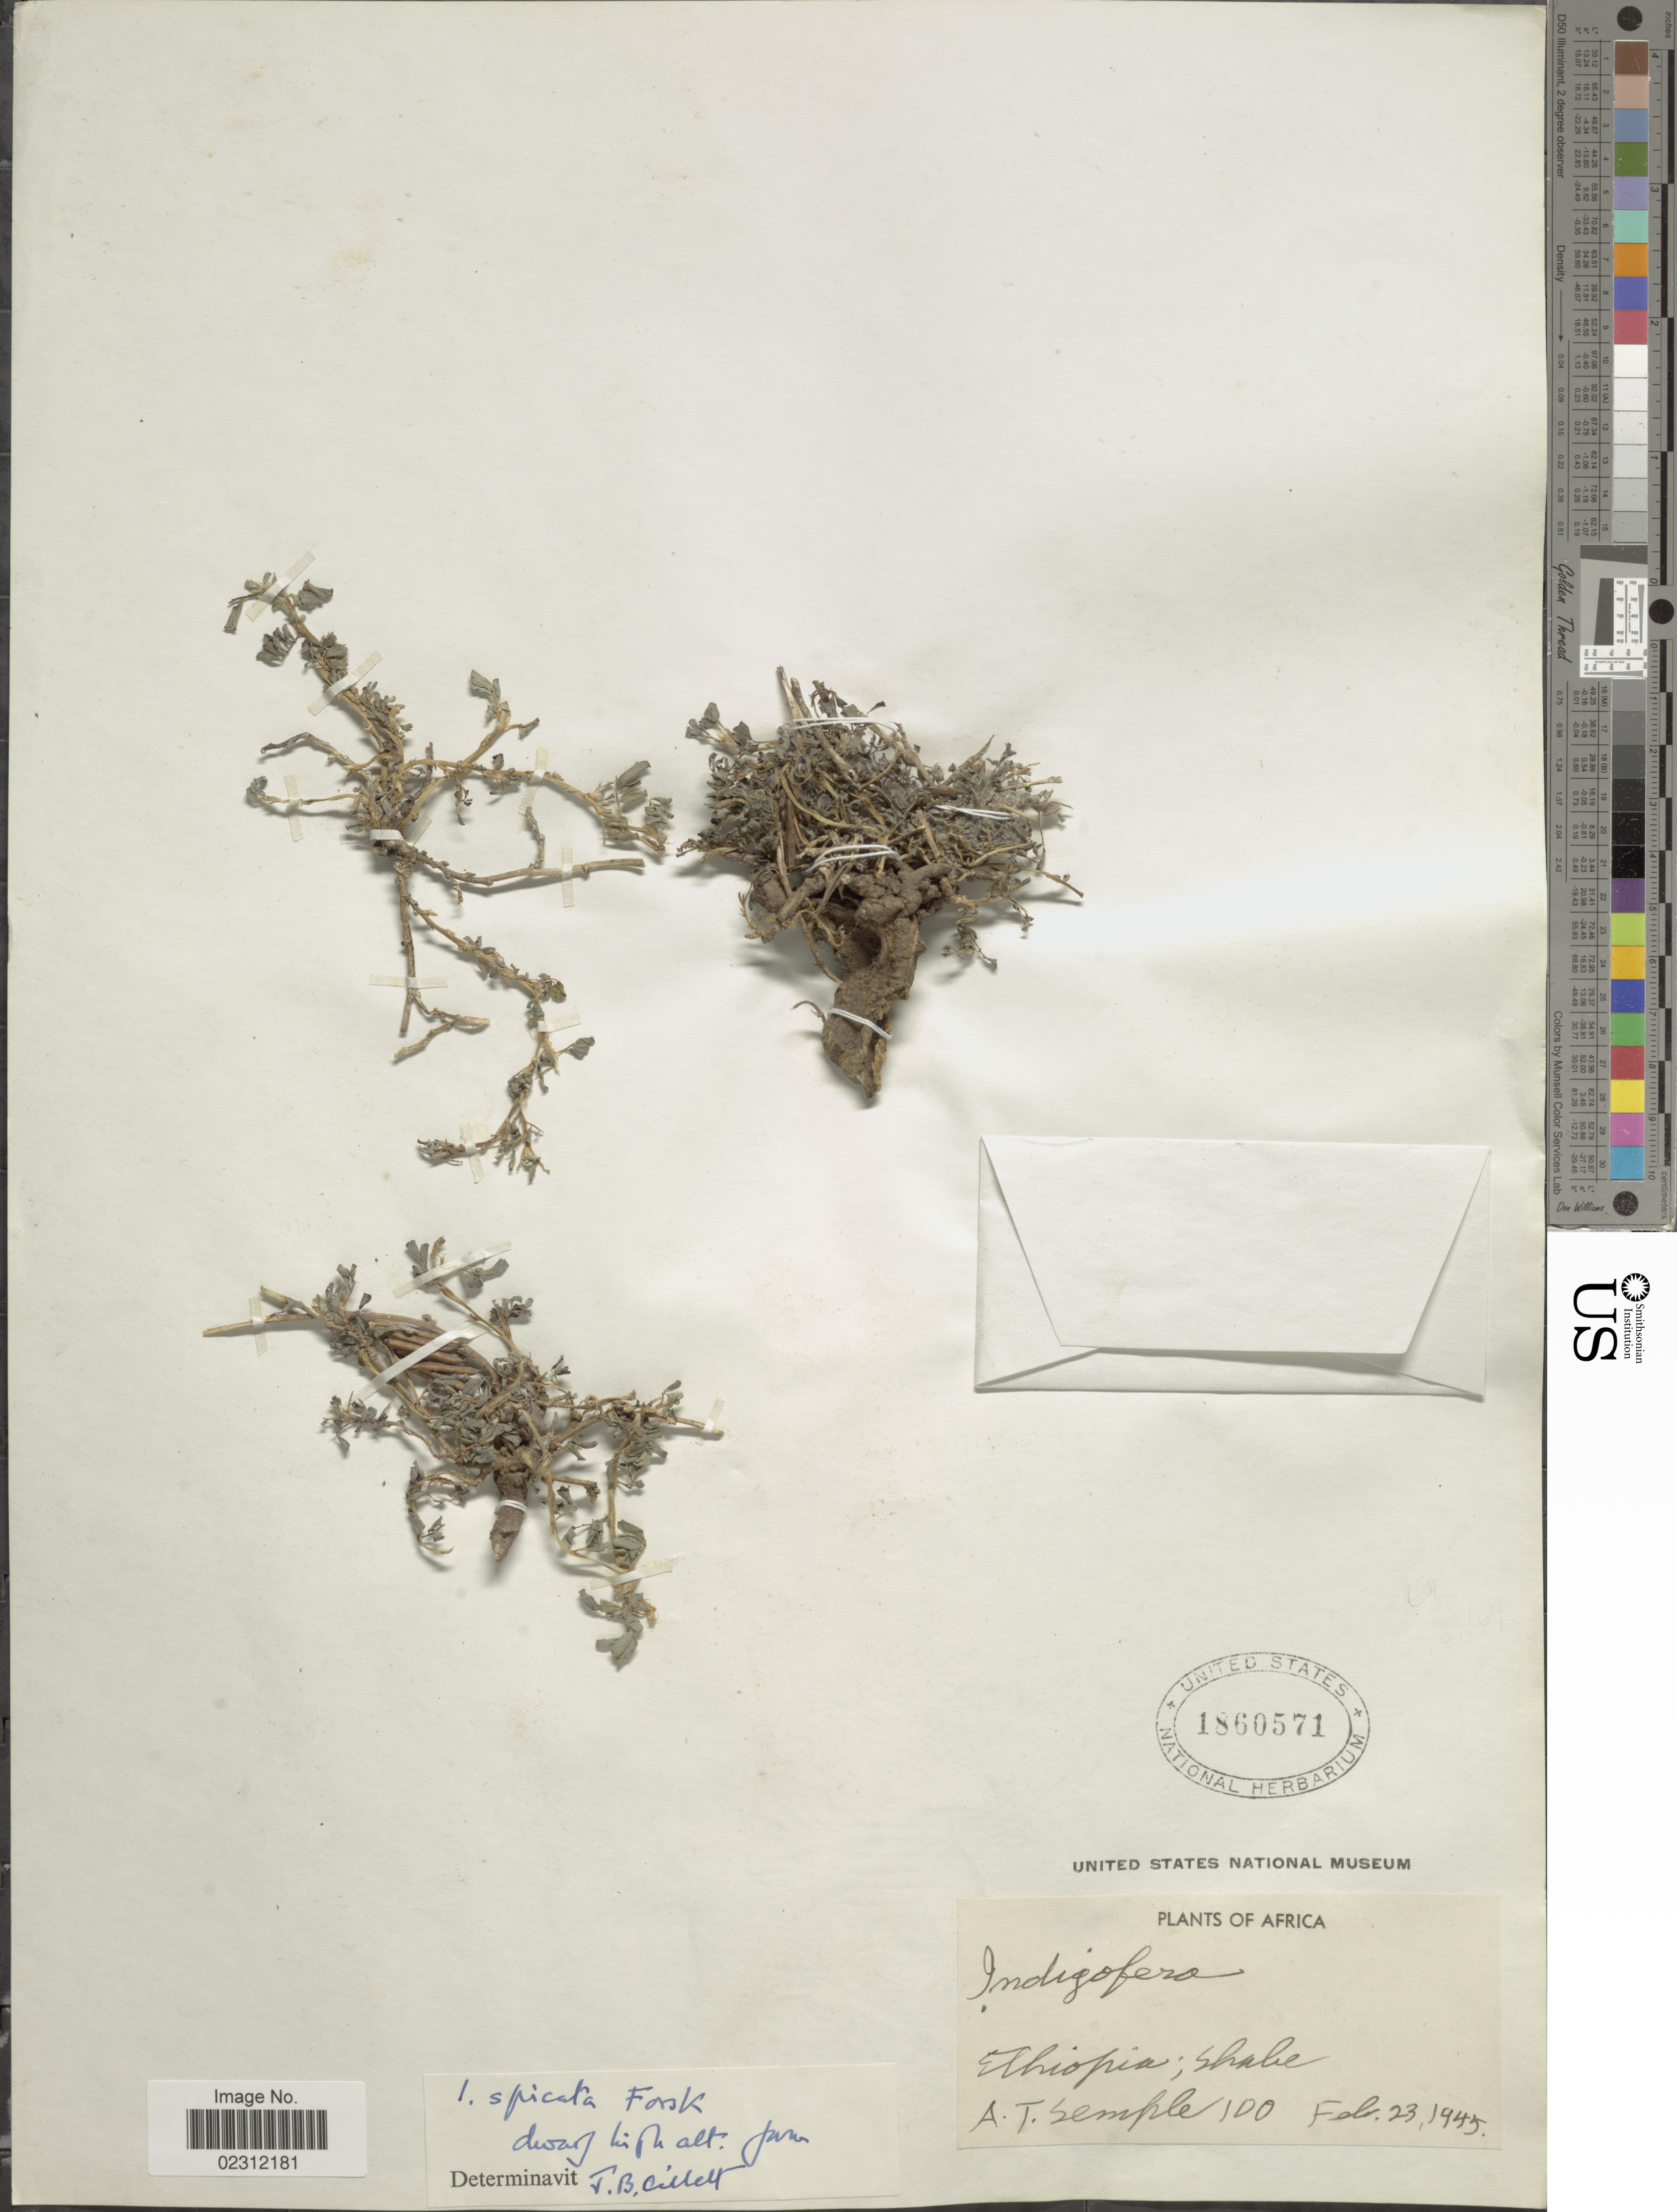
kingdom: Plantae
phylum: Tracheophyta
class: Magnoliopsida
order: Fabales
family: Fabaceae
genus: Indigofera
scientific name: Indigofera spicata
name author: Forssk.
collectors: A. Semple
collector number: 100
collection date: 1945-02-23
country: Ethiopia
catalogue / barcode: US 1860571